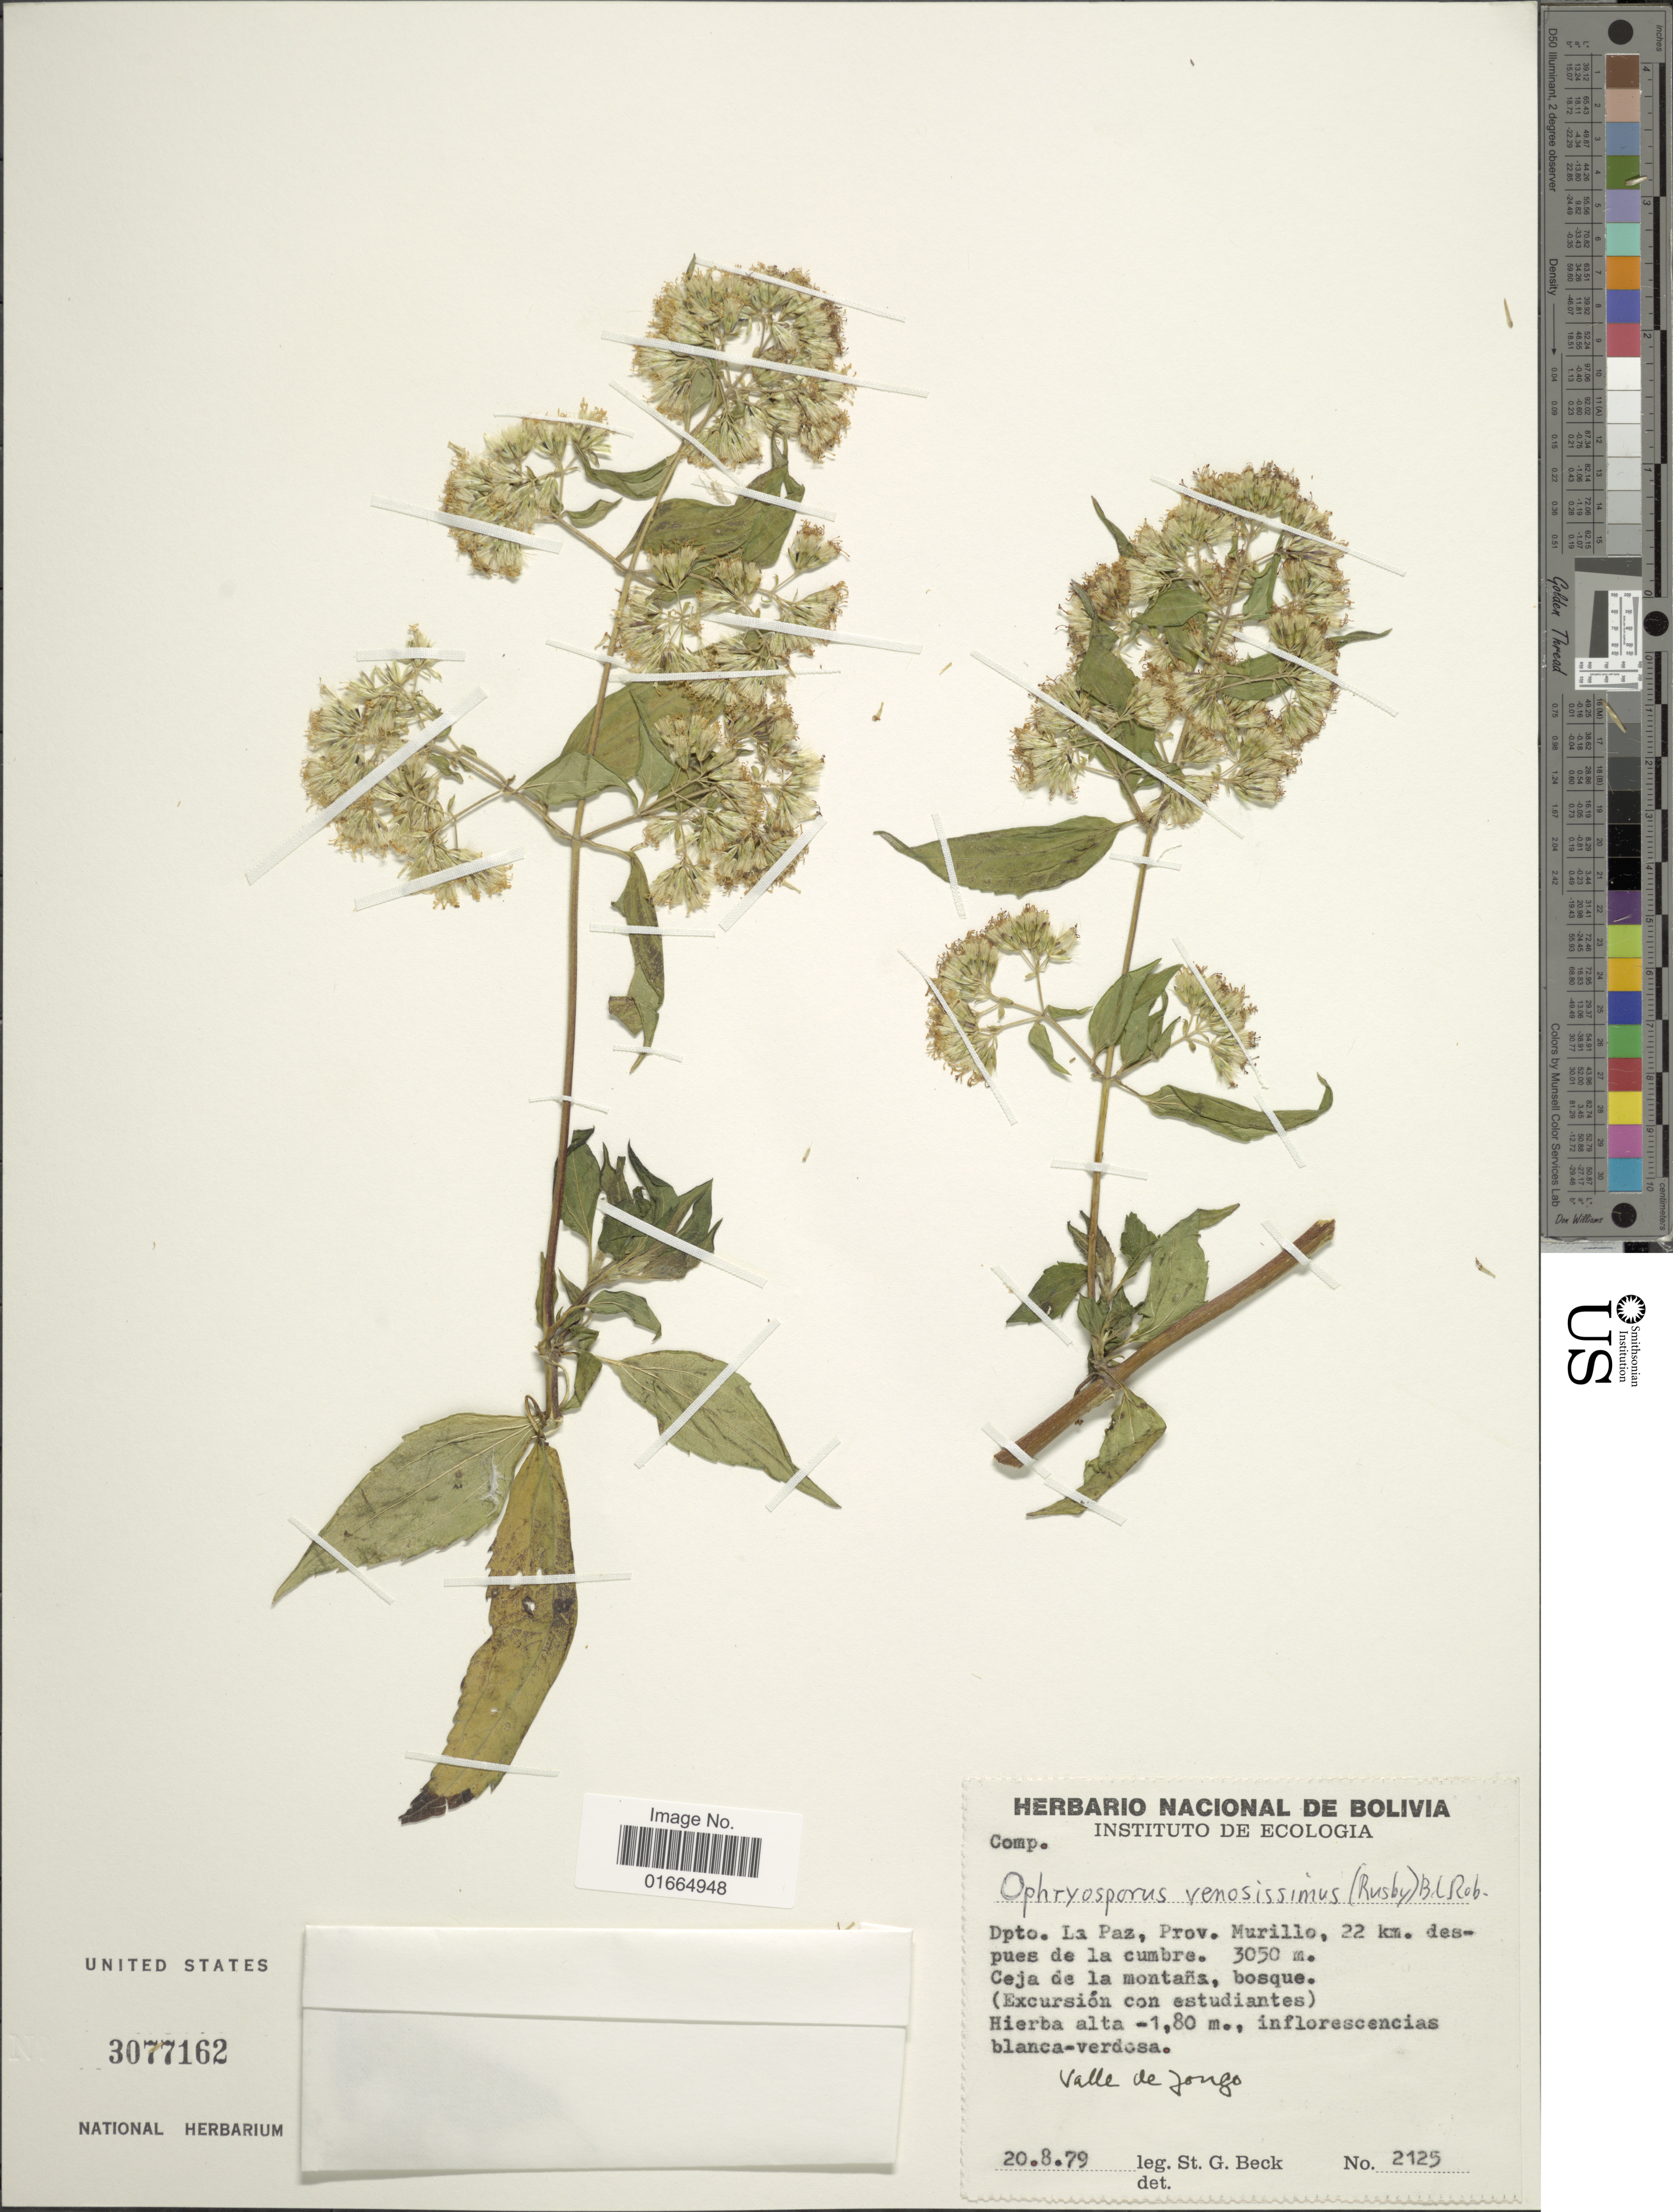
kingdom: Plantae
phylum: Tracheophyta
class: Magnoliopsida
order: Asterales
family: Asteraceae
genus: Ophryosporus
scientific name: Ophryosporus venosissimus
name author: (Rusby) B.L. Rob.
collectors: S. G. Beck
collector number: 2125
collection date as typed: Transcribed d/m/y: 20/8/79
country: Bolivia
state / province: La Paz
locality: Dpto. La Paz, Prov. Murillo, 22 km. despues de la cumbre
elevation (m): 3050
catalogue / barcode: US 3077162